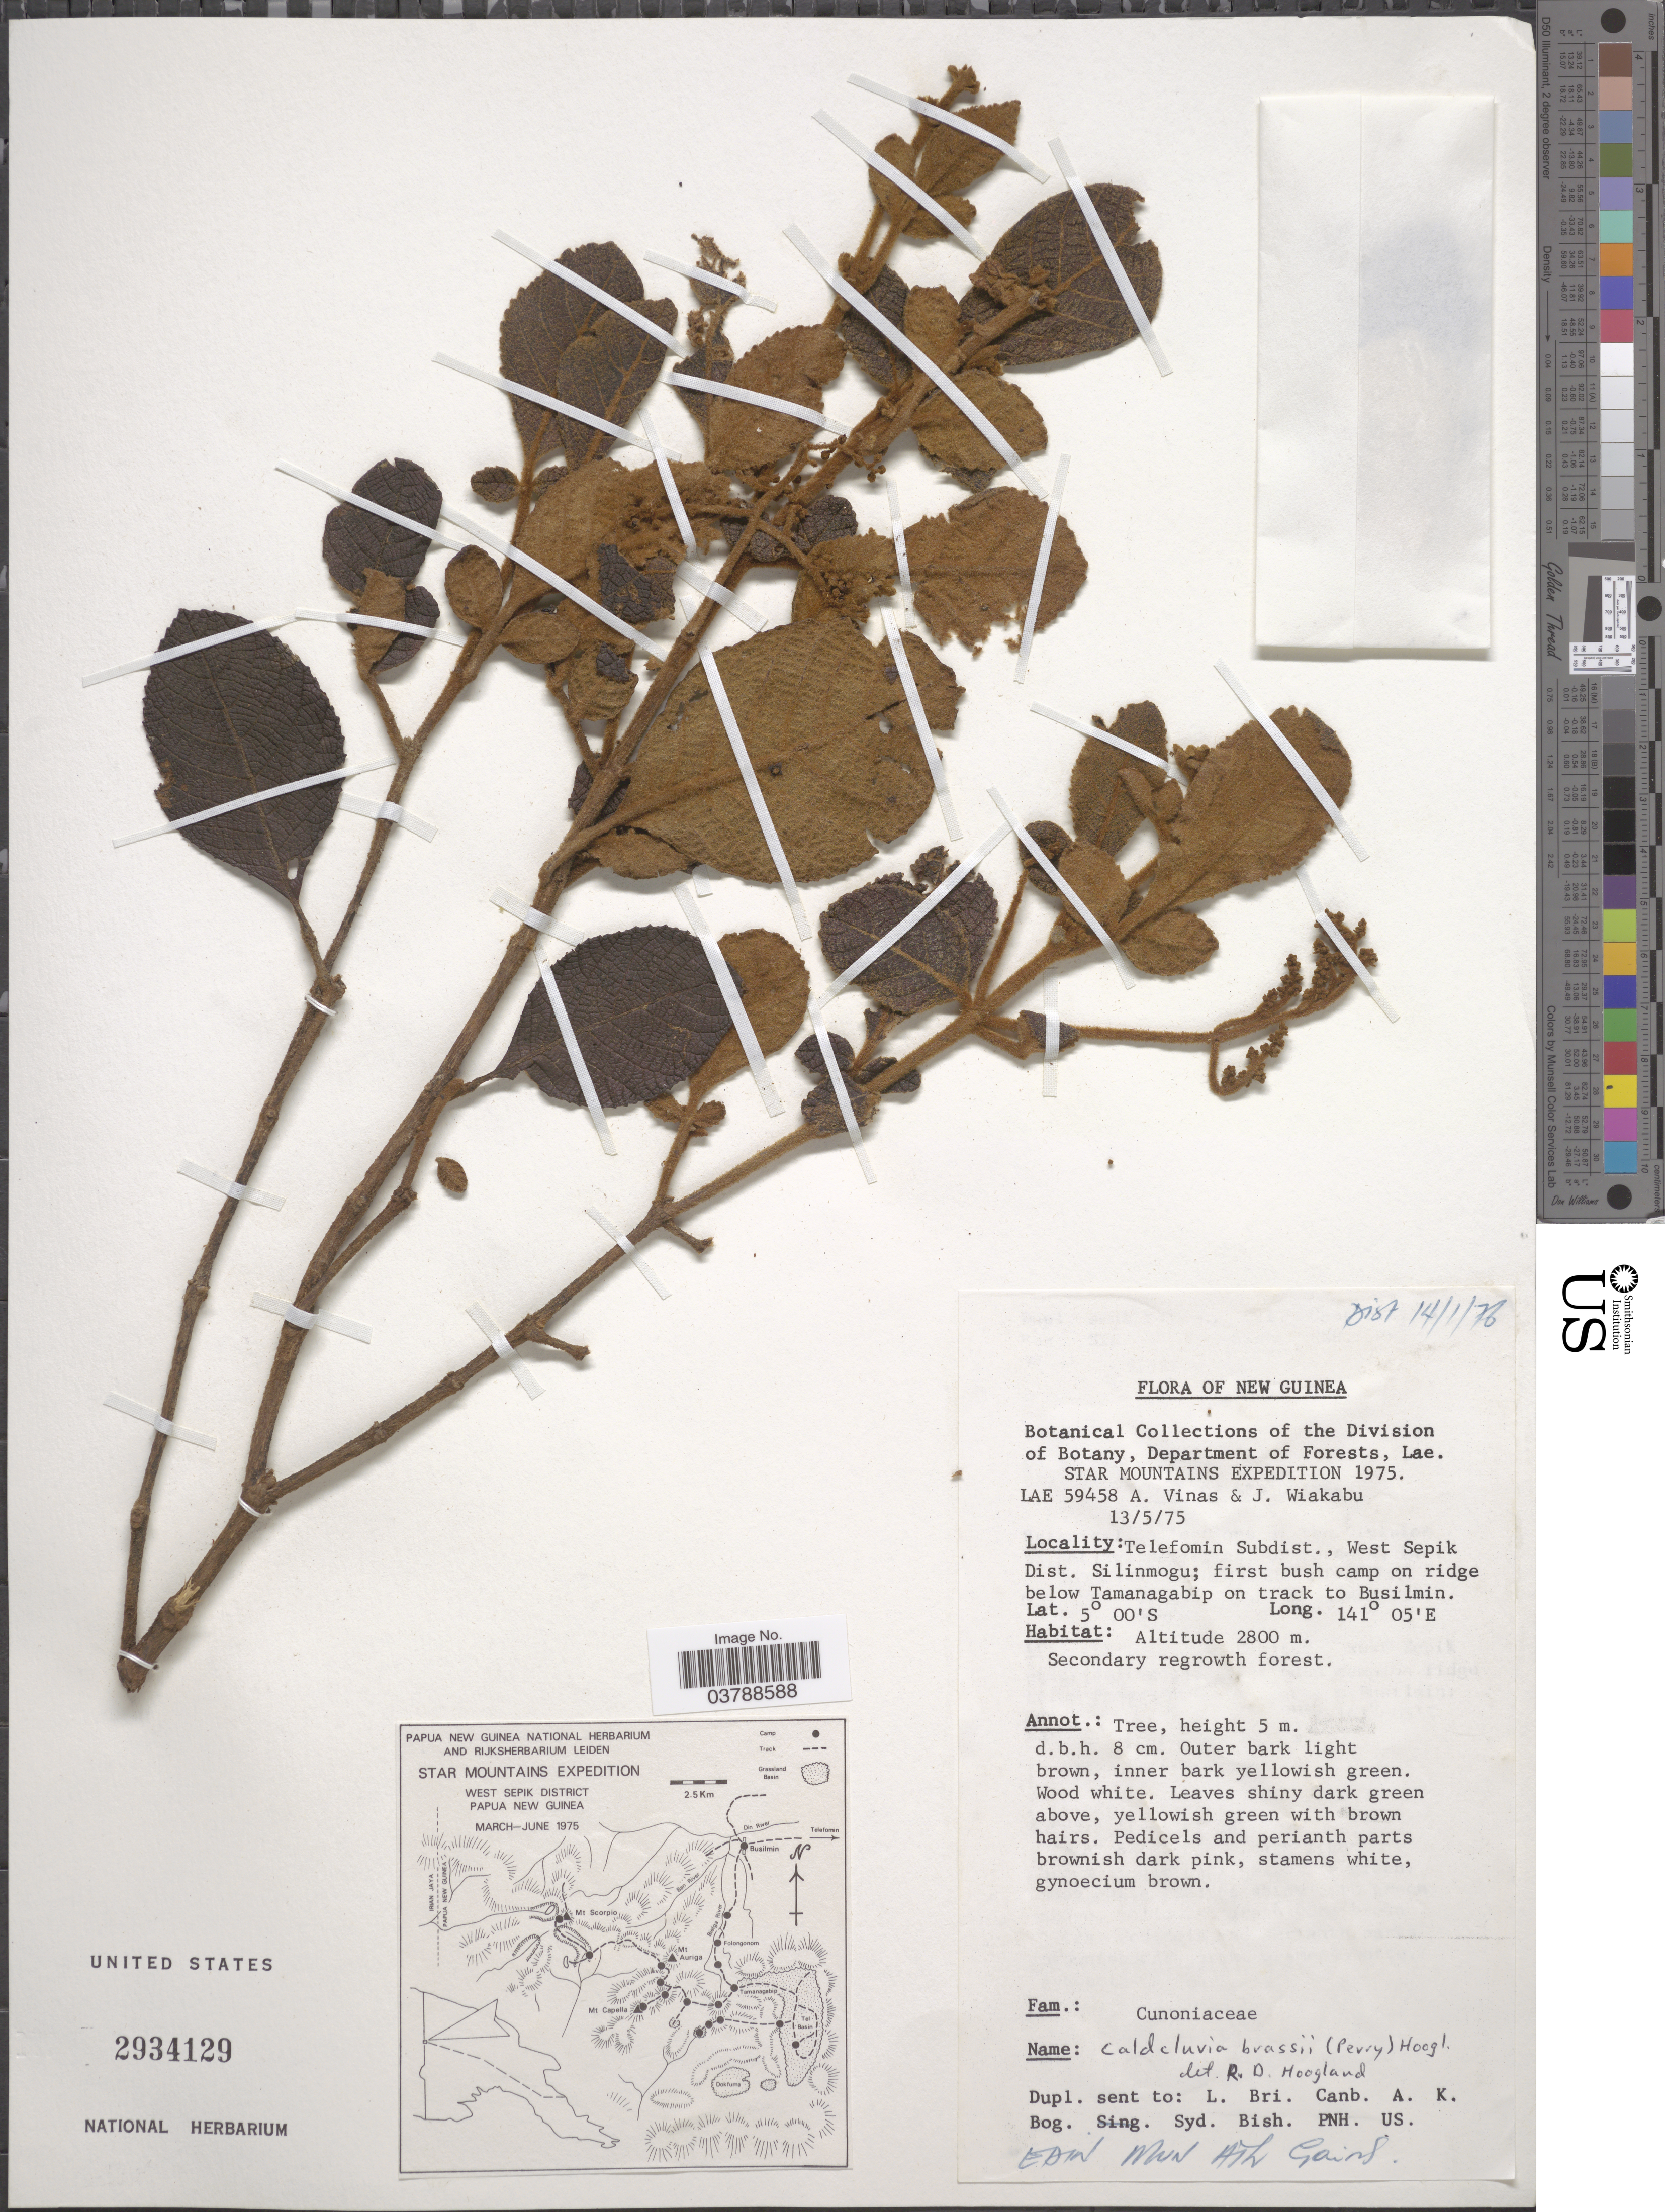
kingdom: Plantae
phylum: Tracheophyta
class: Magnoliopsida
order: Oxalidales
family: Cunoniaceae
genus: Caldcluvia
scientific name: Caldcluvia brassii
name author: (L.M. Perry) Hoogland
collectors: A. Vinas & J. Wiakabu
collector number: LAE59458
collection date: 1975-05-13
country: Papua New Guinea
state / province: Sandaun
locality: New Guinea. Telefomin Subdist., West Sepik Dist. Silinmogu; first bush camp on ridge below Tamanagabip on track to Busilmin.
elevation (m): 2800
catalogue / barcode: US 2934129